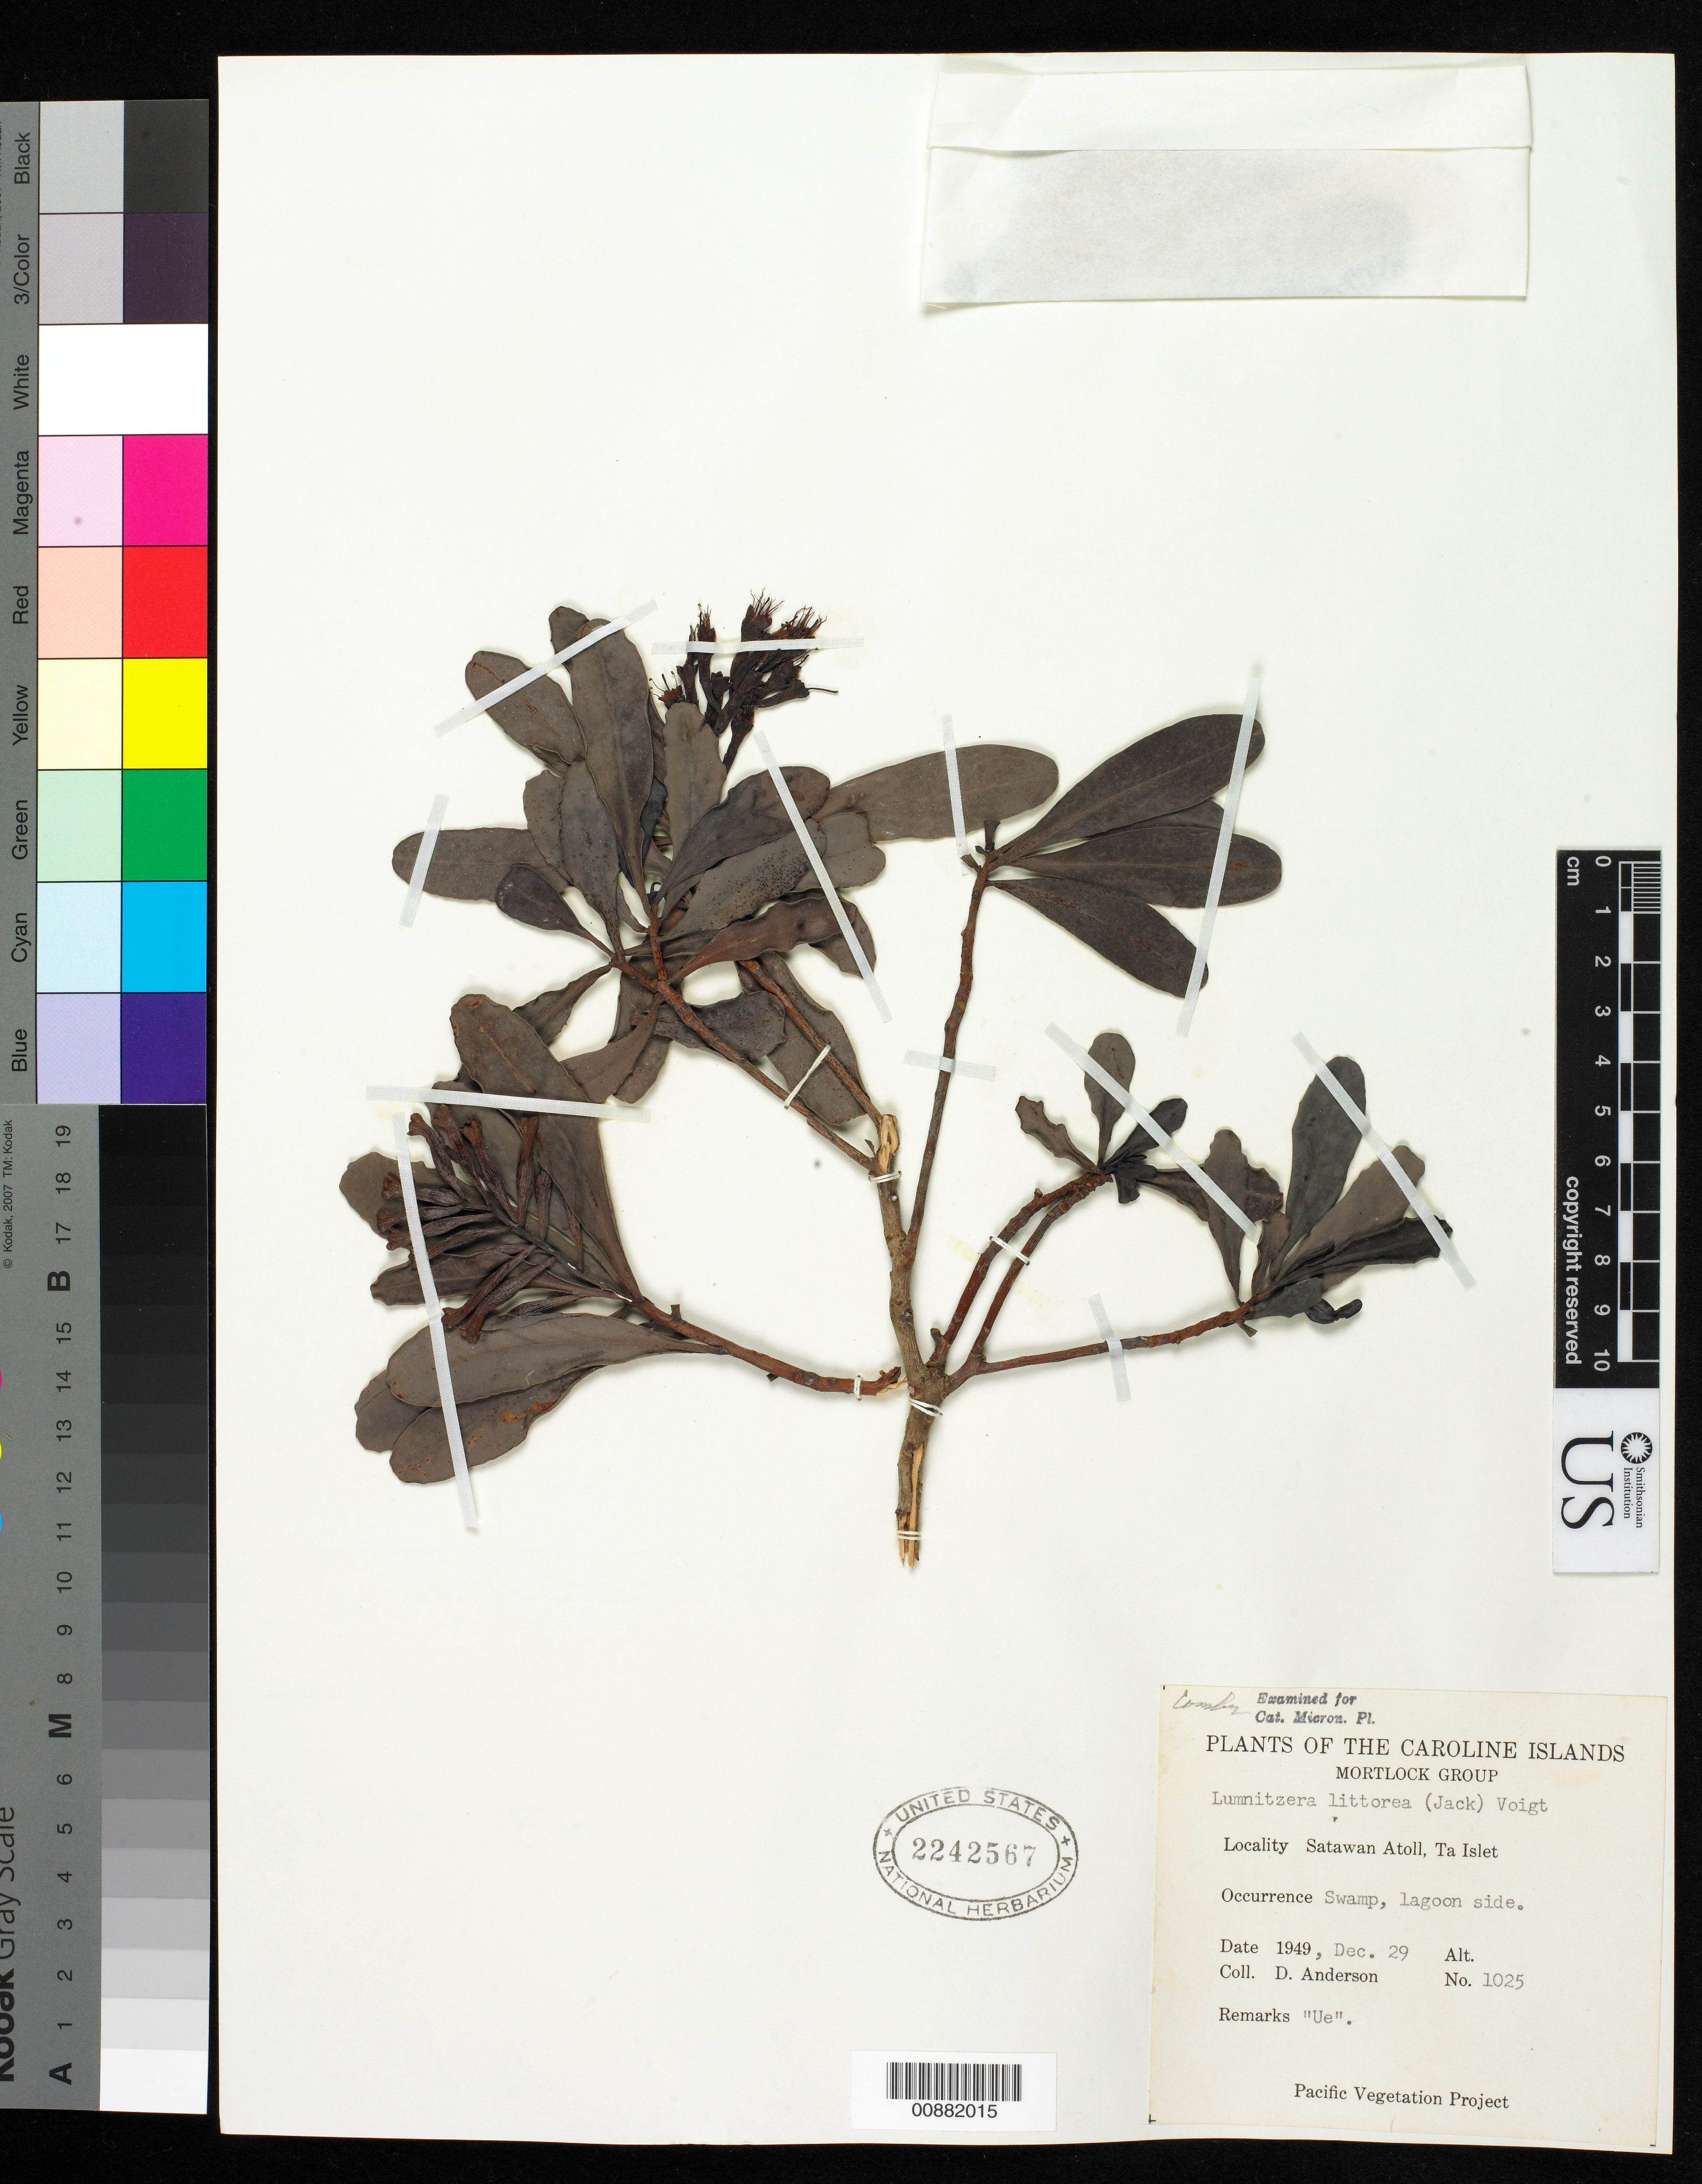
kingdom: Plantae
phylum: Tracheophyta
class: Magnoliopsida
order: Myrtales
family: Combretaceae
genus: Lumnitzera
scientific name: Lumnitzera littorea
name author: (Jack) Voight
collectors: D. Anderson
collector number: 1025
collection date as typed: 29 Dec 1949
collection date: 1949-12-29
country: Micronesia, Federated States of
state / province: Truk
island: Satawan Atoll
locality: Ta Islet.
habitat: Swamp, lagoon side.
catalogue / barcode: US 2242567